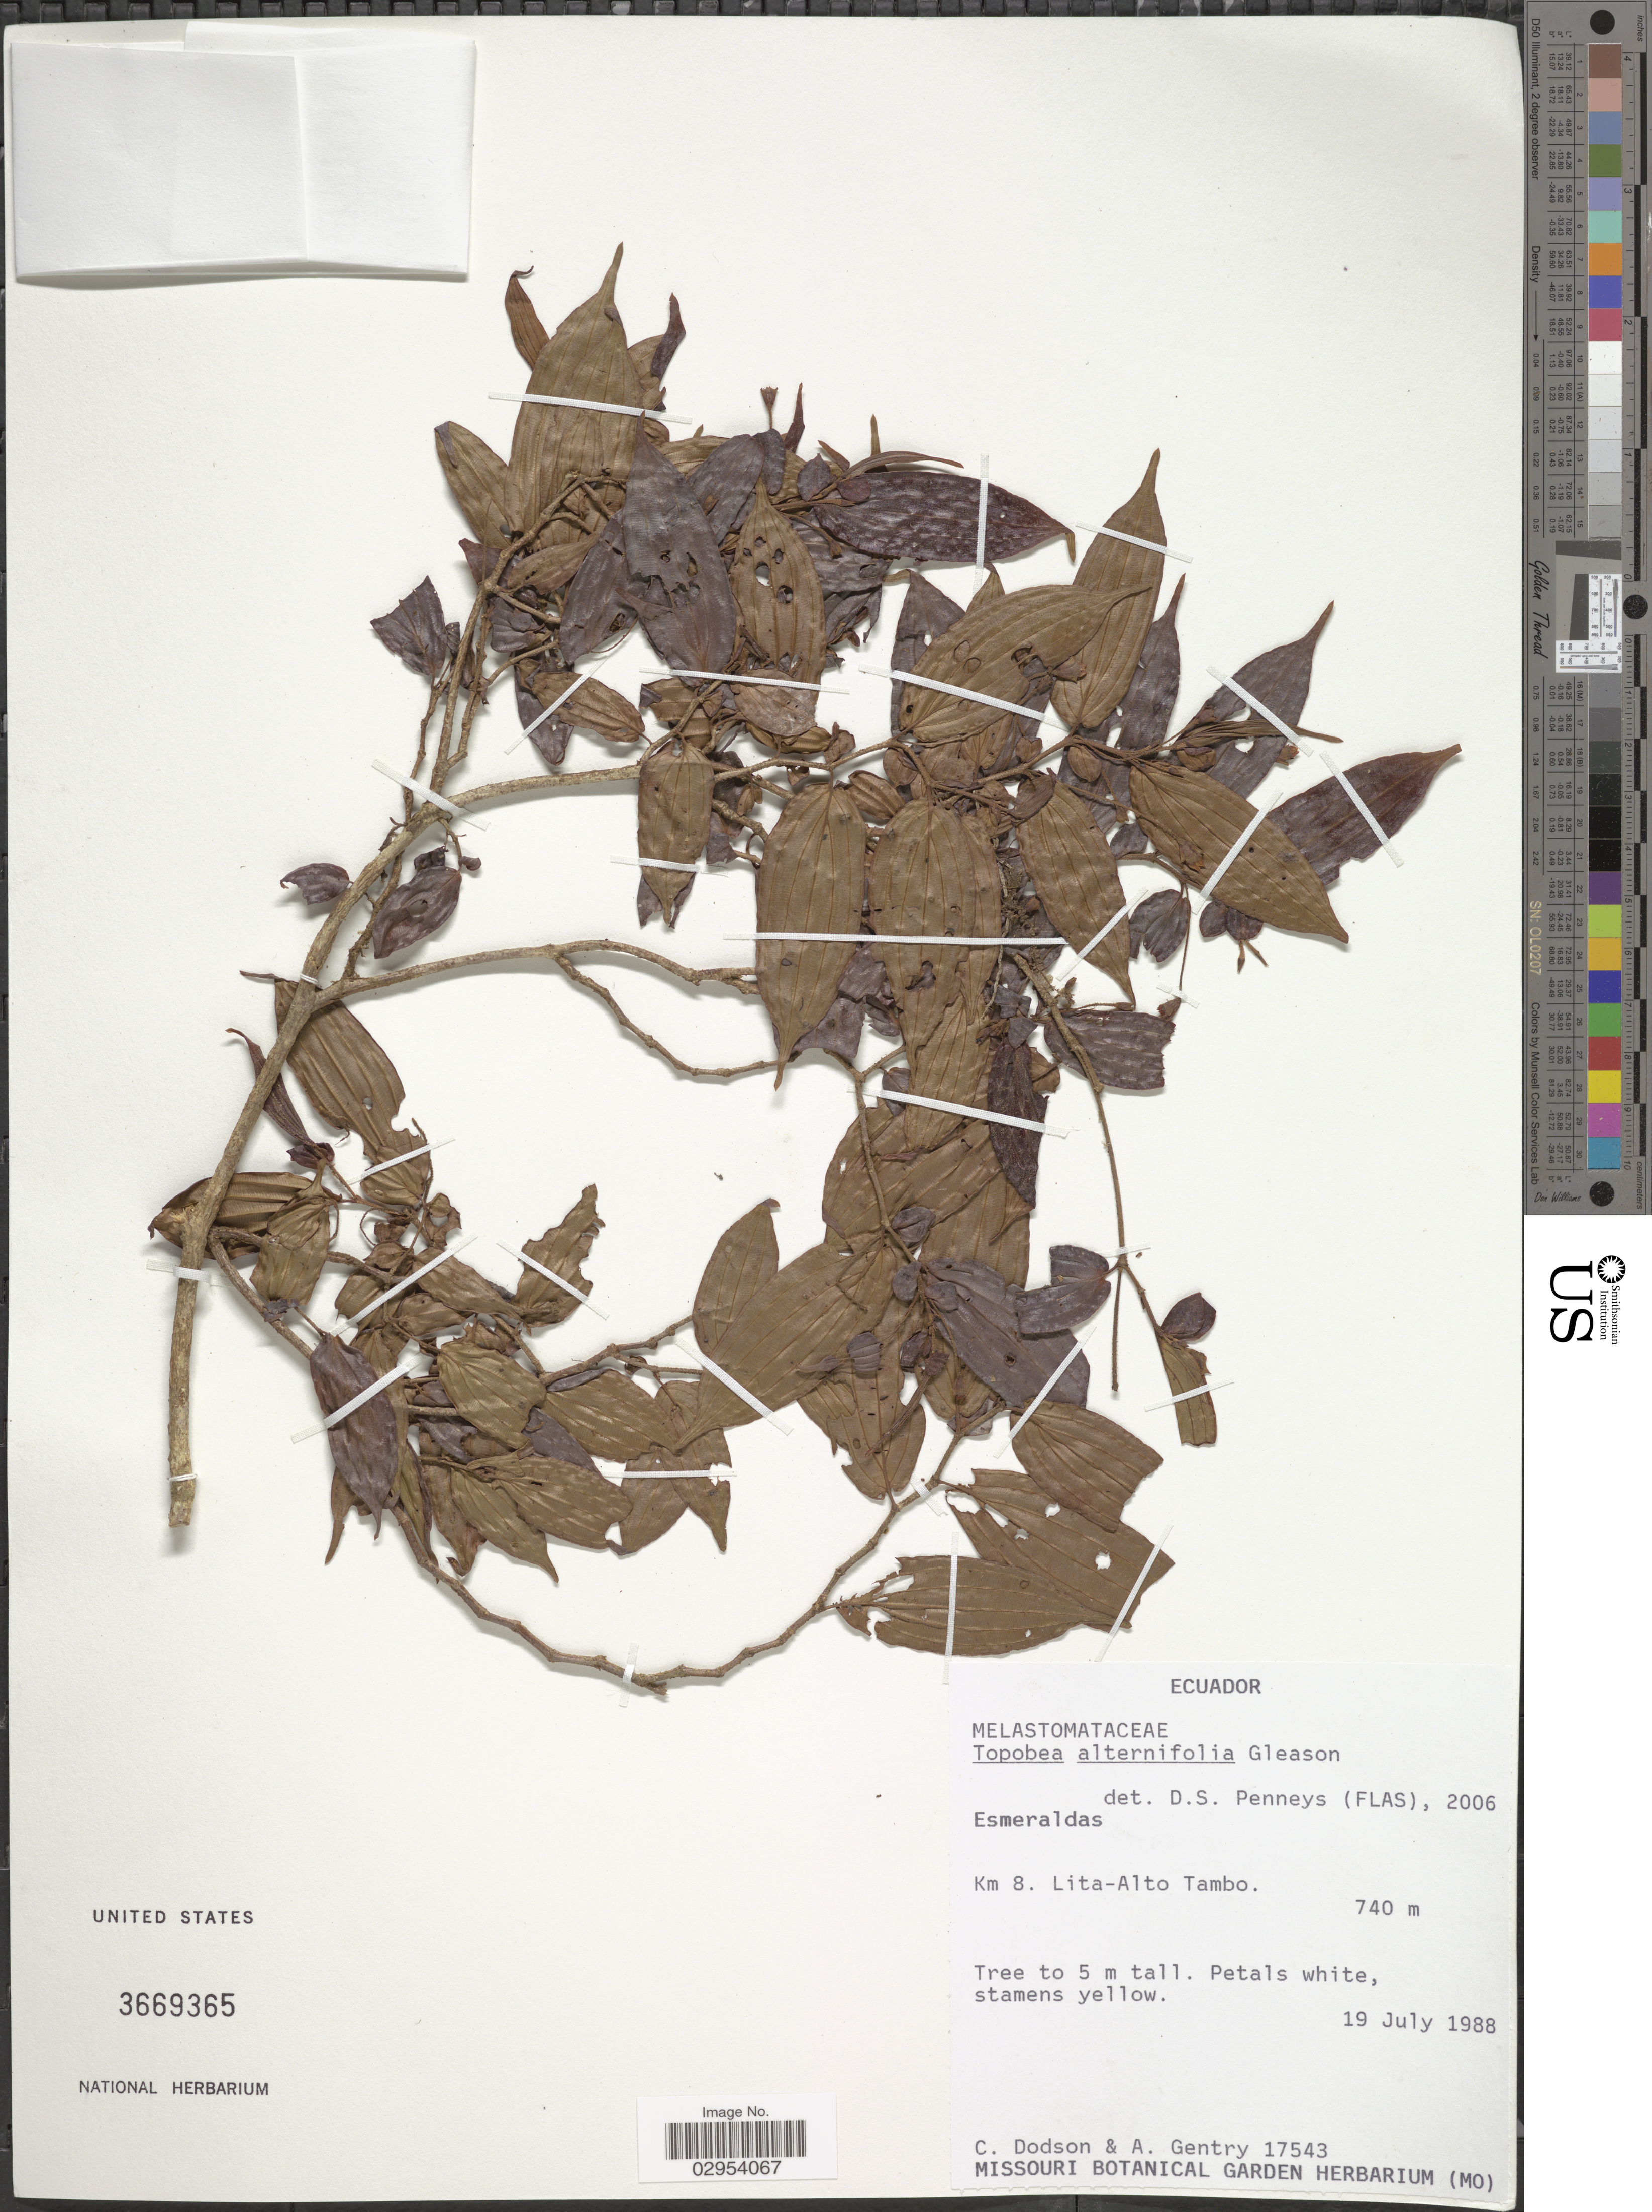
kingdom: Plantae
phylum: Tracheophyta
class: Magnoliopsida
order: Myrtales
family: Melastomataceae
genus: Topobea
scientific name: Topobea alternifolia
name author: Gleason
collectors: C. Dodson & A. H. Gentry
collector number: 17543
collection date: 1988-07-19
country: Ecuador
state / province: Esmeraldas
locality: Km 8. Lita-Alto Tambo.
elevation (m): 740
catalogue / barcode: US 3669365